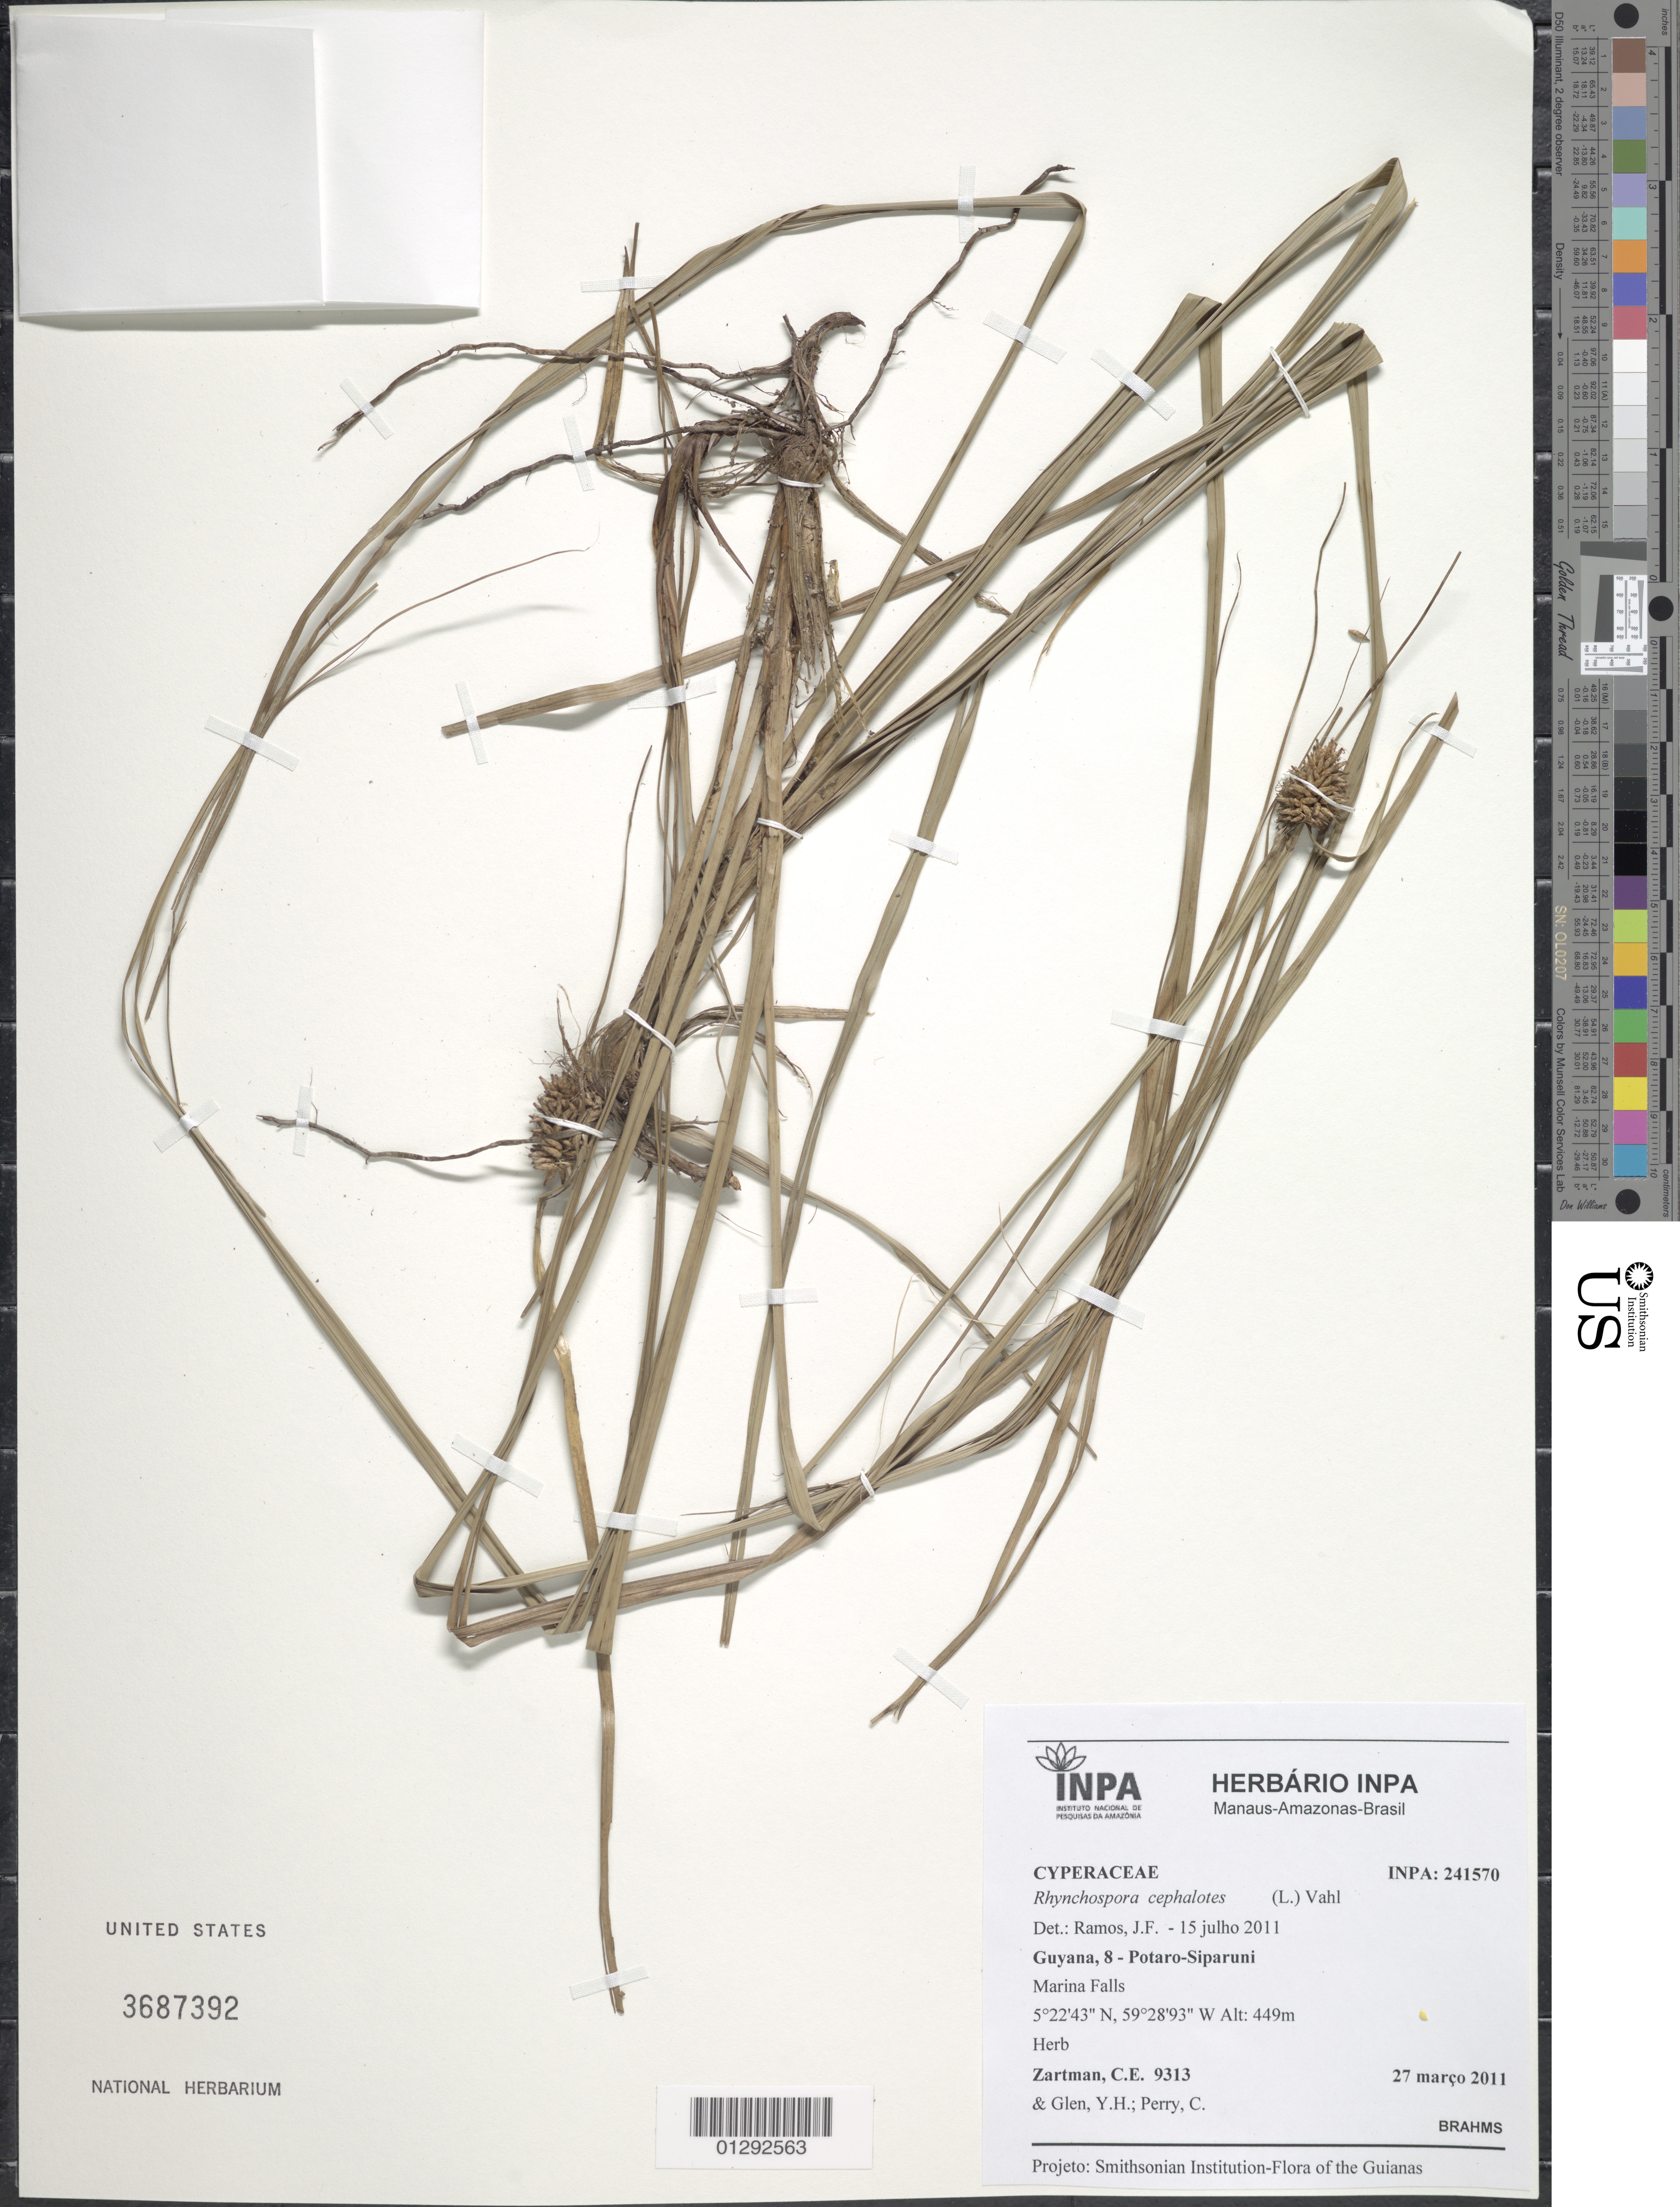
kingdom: Plantae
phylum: Tracheophyta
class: Liliopsida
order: Poales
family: Cyperaceae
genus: Rhynchospora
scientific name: Rhynchospora cephalotes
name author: (L.) Vahl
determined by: Ramos, J. F.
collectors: C. Zartman, M. Pombo, Y. Glen & C. Perry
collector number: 9313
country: Guyana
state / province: Potaro-Siparuni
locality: Marina Falls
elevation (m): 449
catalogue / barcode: US 3687392